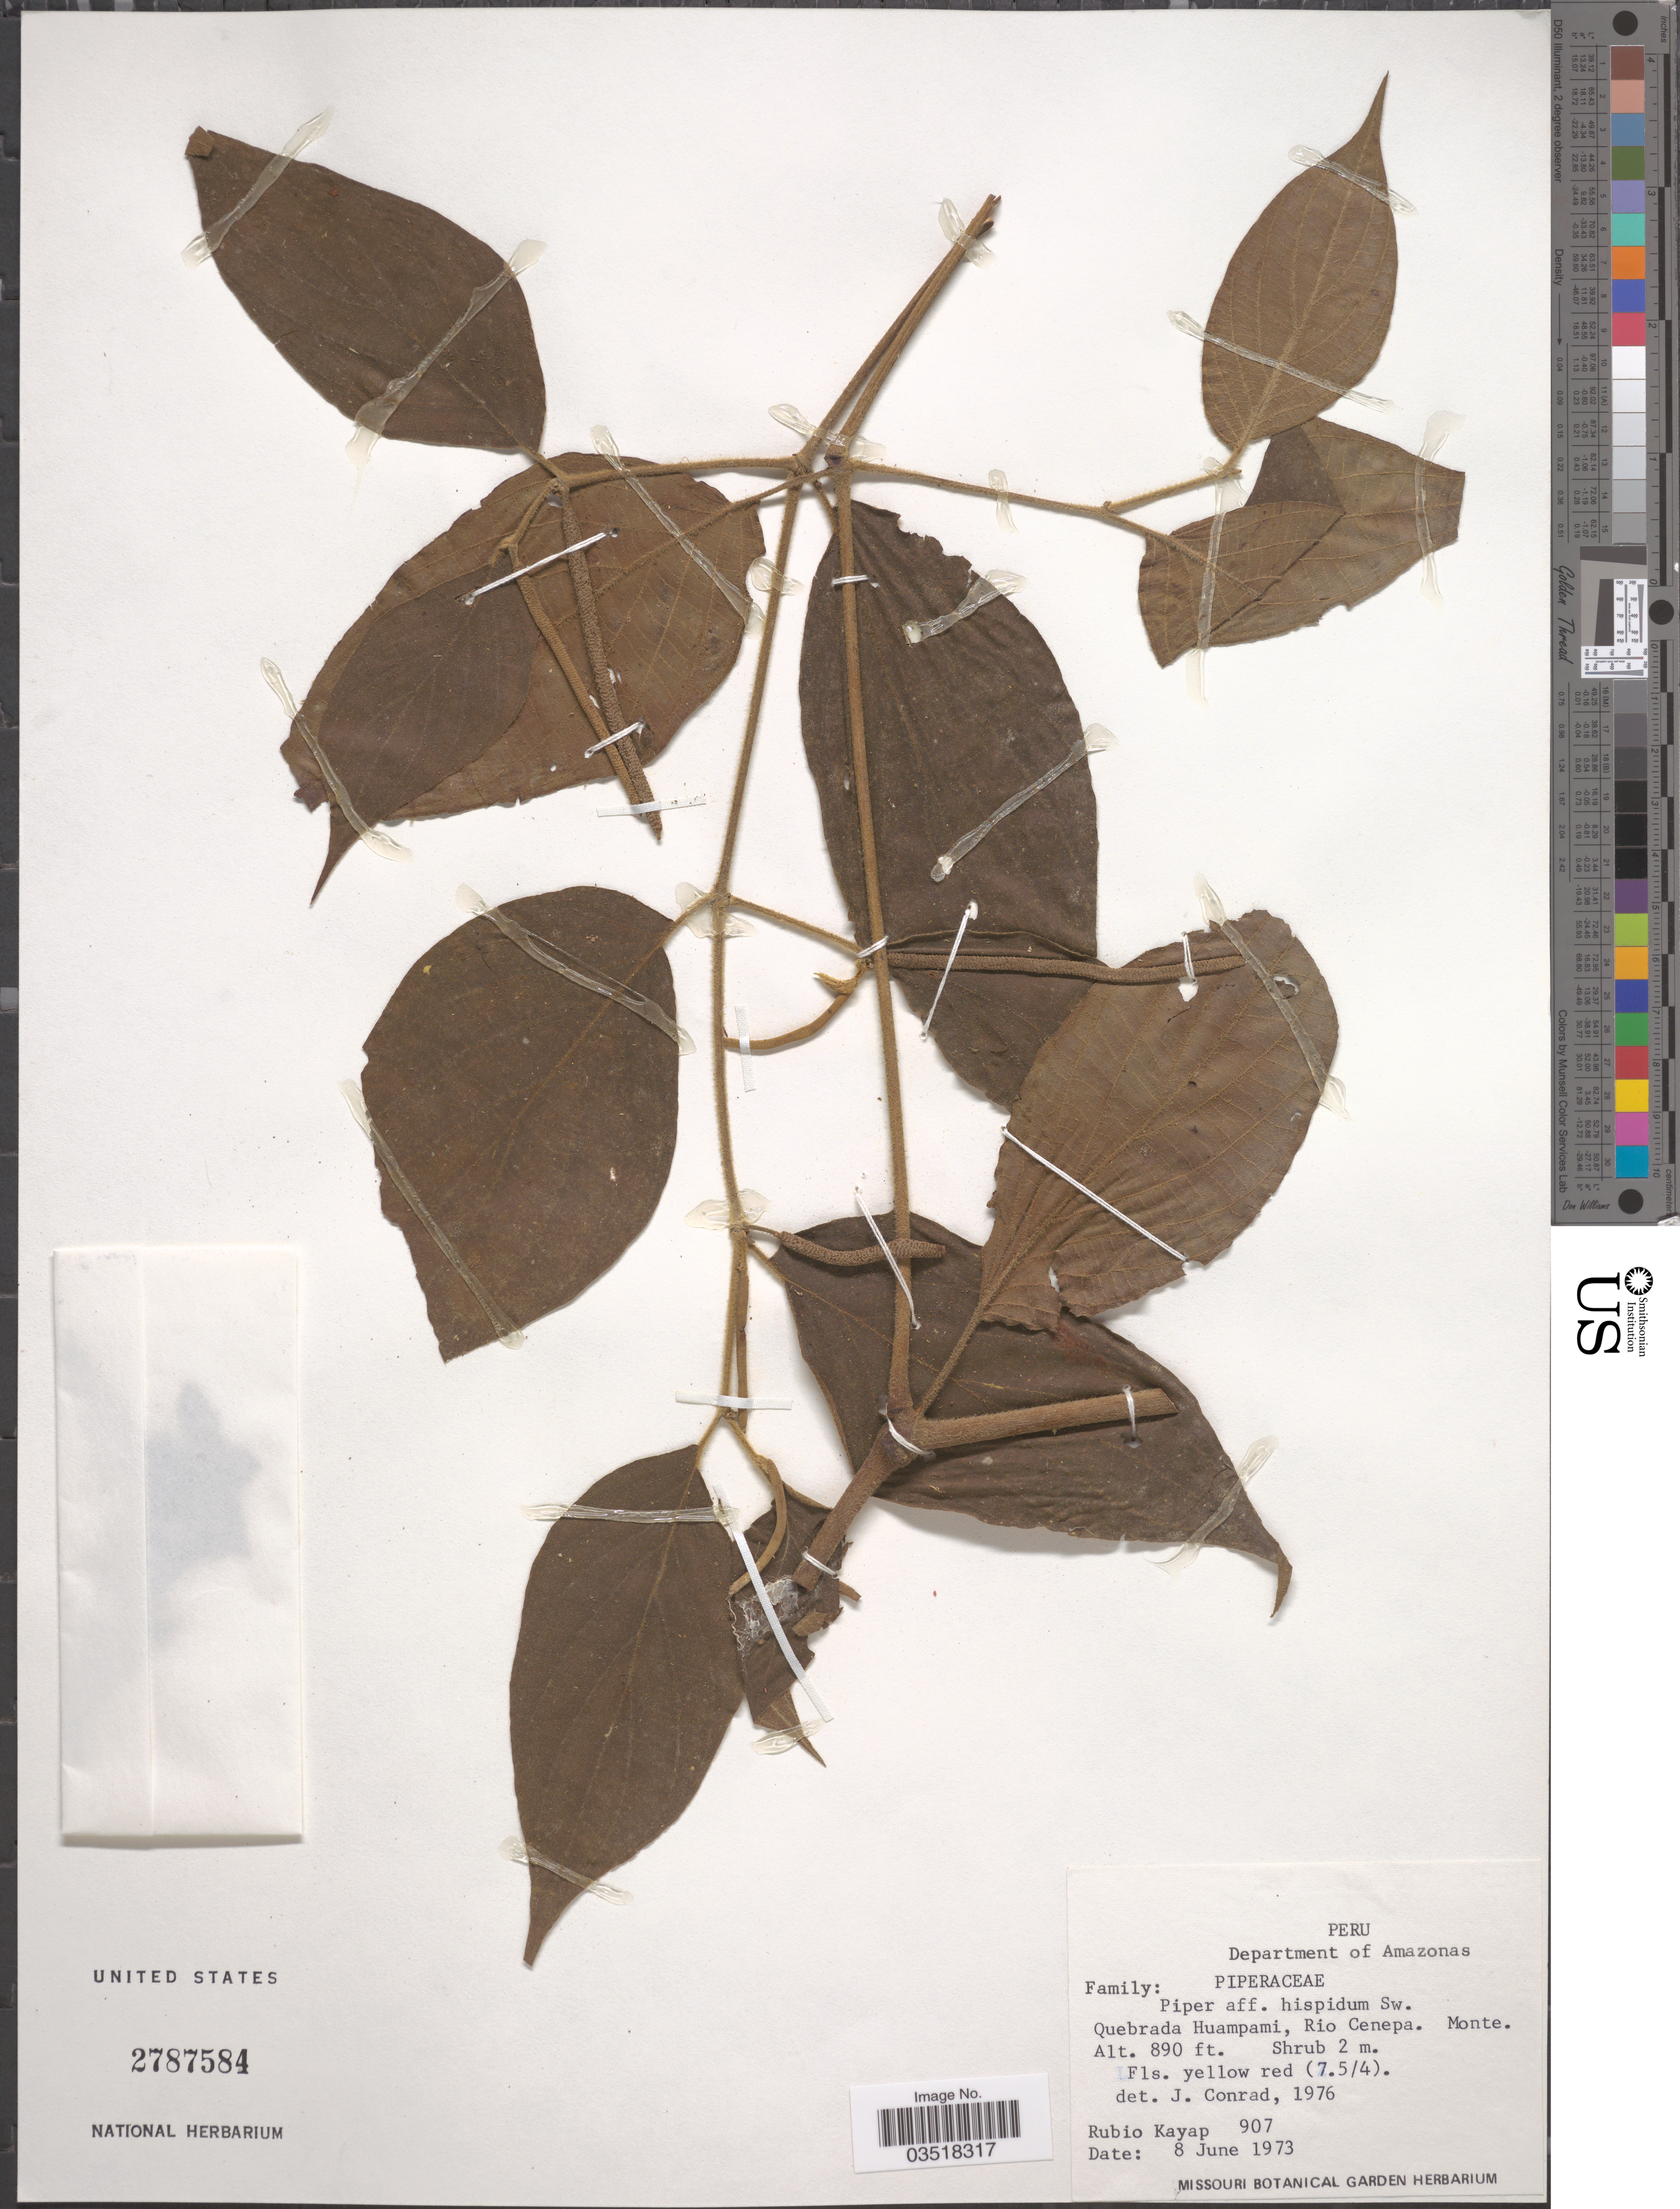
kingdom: Plantae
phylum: Tracheophyta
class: Magnoliopsida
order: Piperales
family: Piperaceae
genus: Piper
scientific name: Piper hispidum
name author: Sw.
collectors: R. Kayap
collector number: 907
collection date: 1973-06-08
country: Peru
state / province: Amazonas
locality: Department of Amazonas. Quebrada Huampami, Rio Cenepa. Monte.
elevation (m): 271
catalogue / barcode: US 2787584